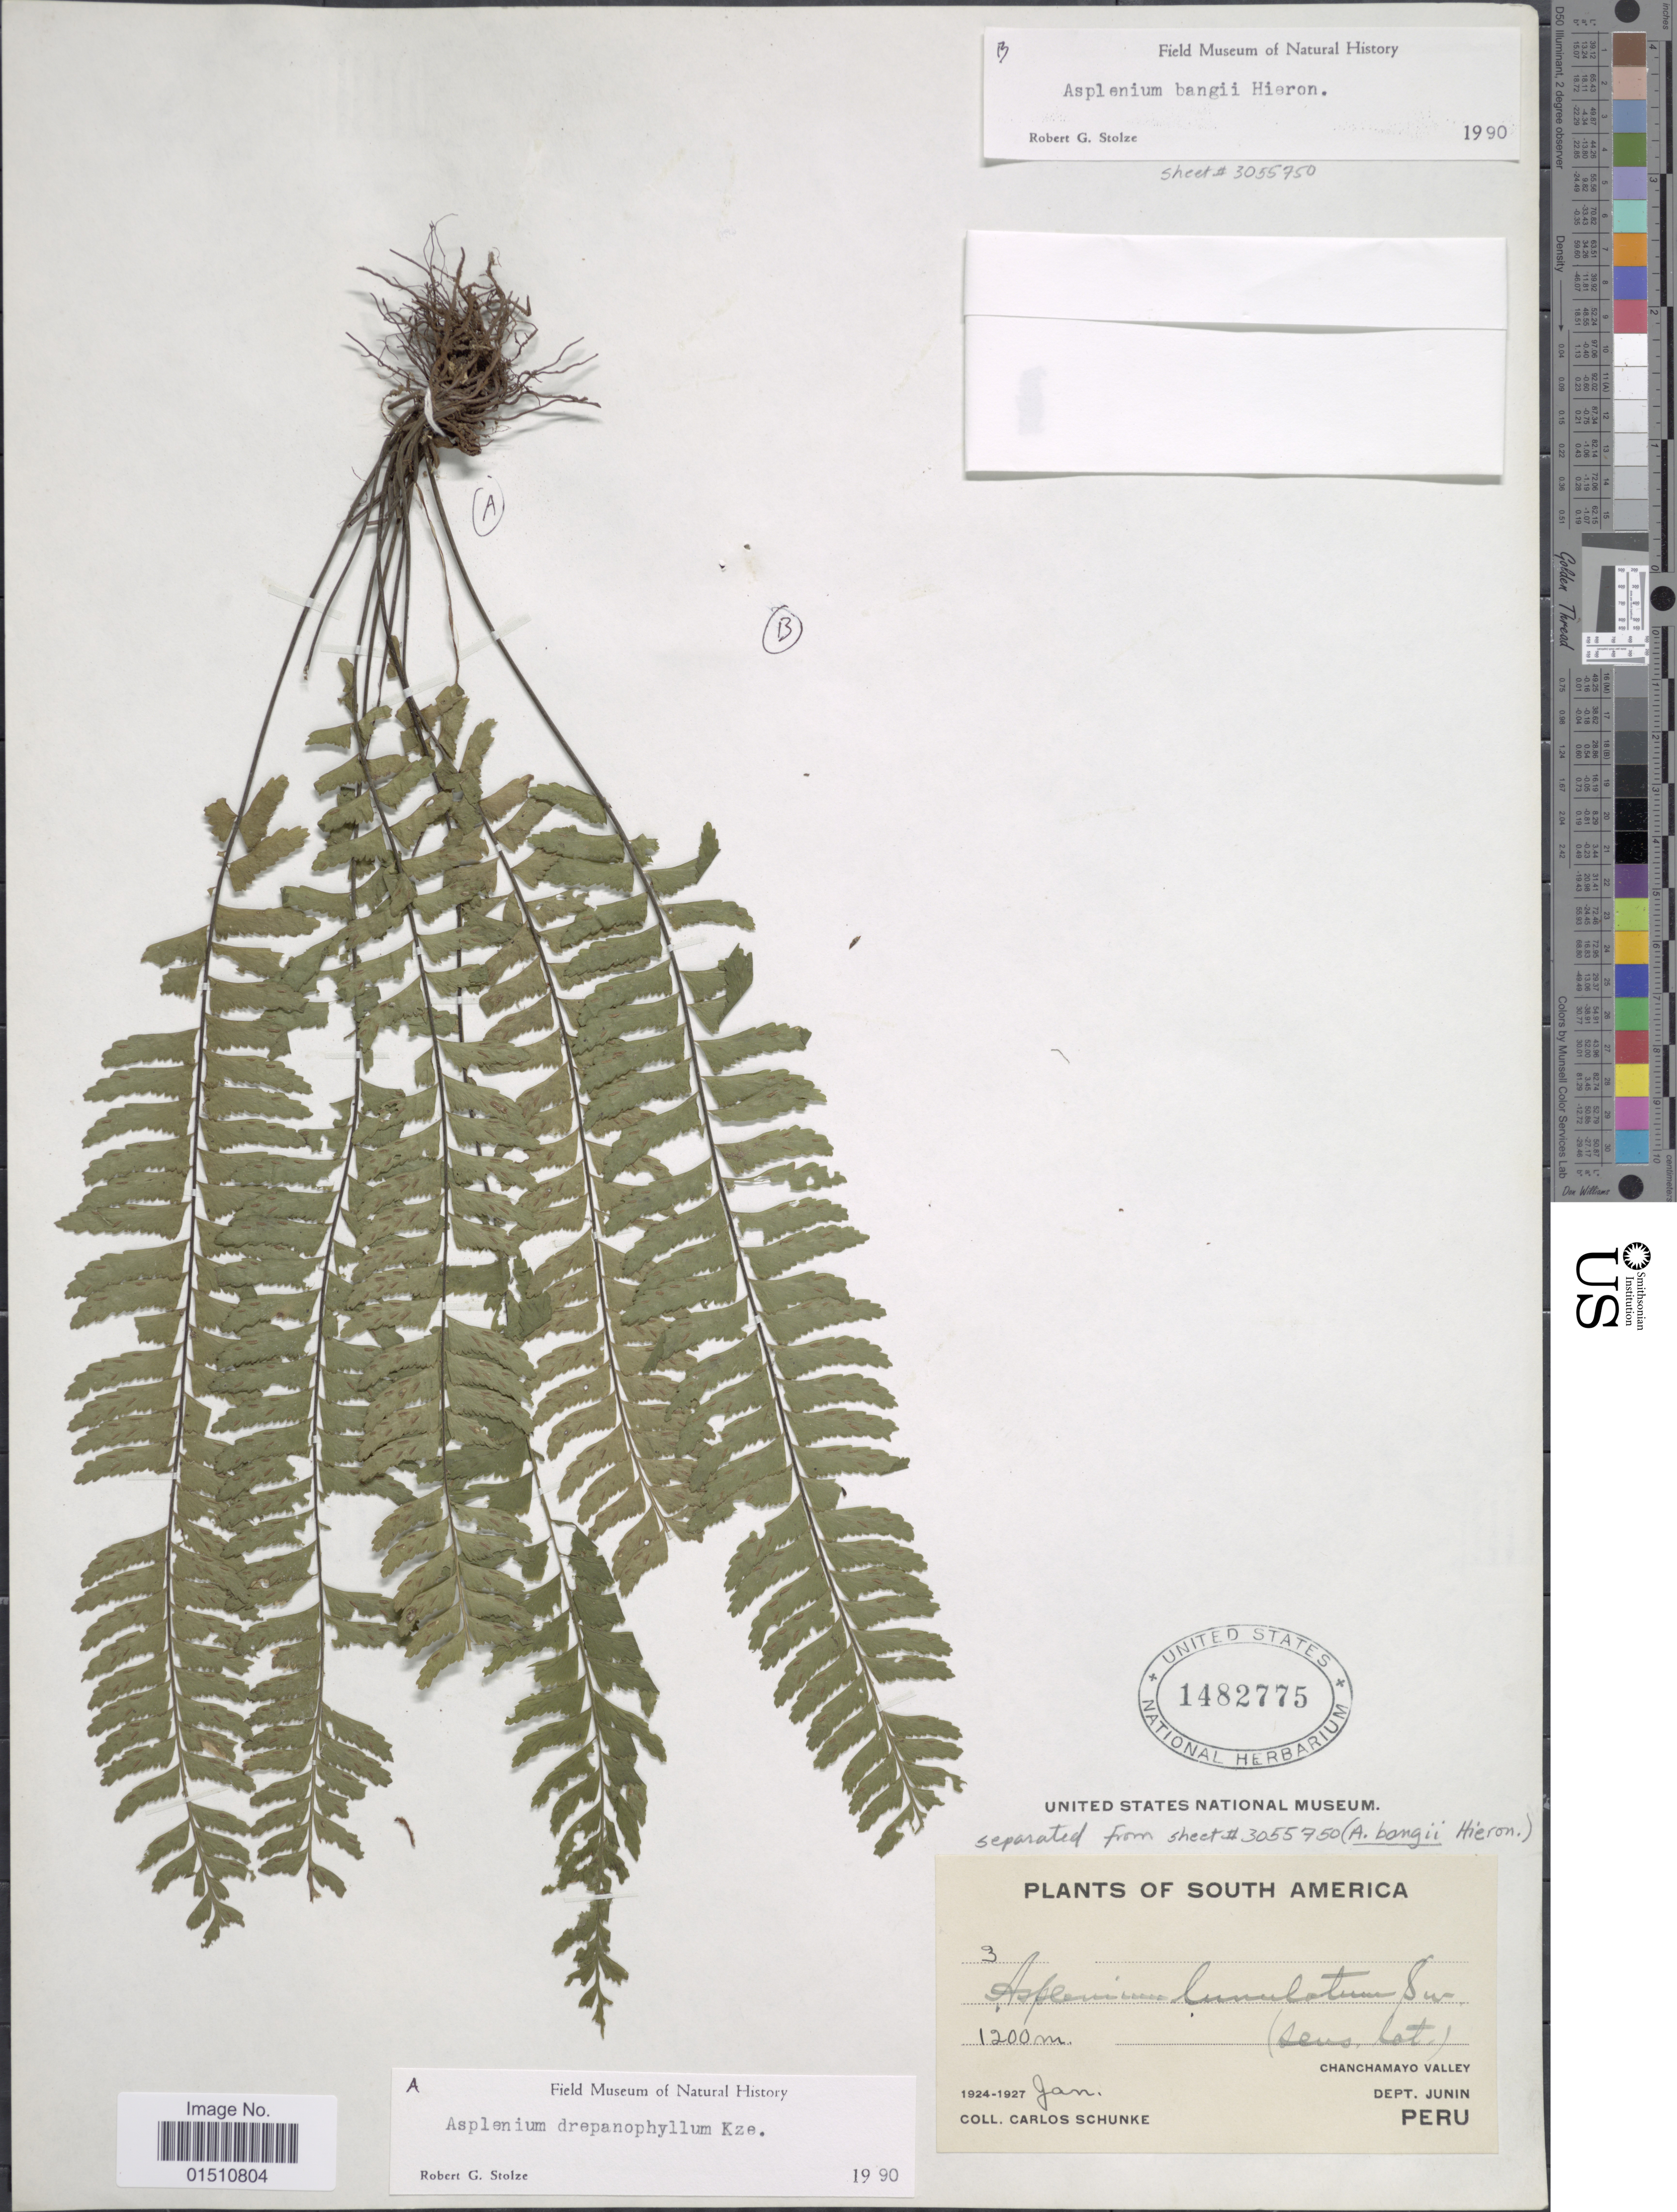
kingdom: Plantae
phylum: Tracheophyta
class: Polypodiopsida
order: Polypodiales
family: Aspleniaceae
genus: Asplenium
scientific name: Asplenium drepanophyllum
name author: Kunze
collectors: C. Schunke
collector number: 3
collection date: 1924-01/1927-01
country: Peru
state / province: Junín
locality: Peru, Chanchamayo Valley, Dept. Junin.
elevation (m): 1200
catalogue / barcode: US 1482775